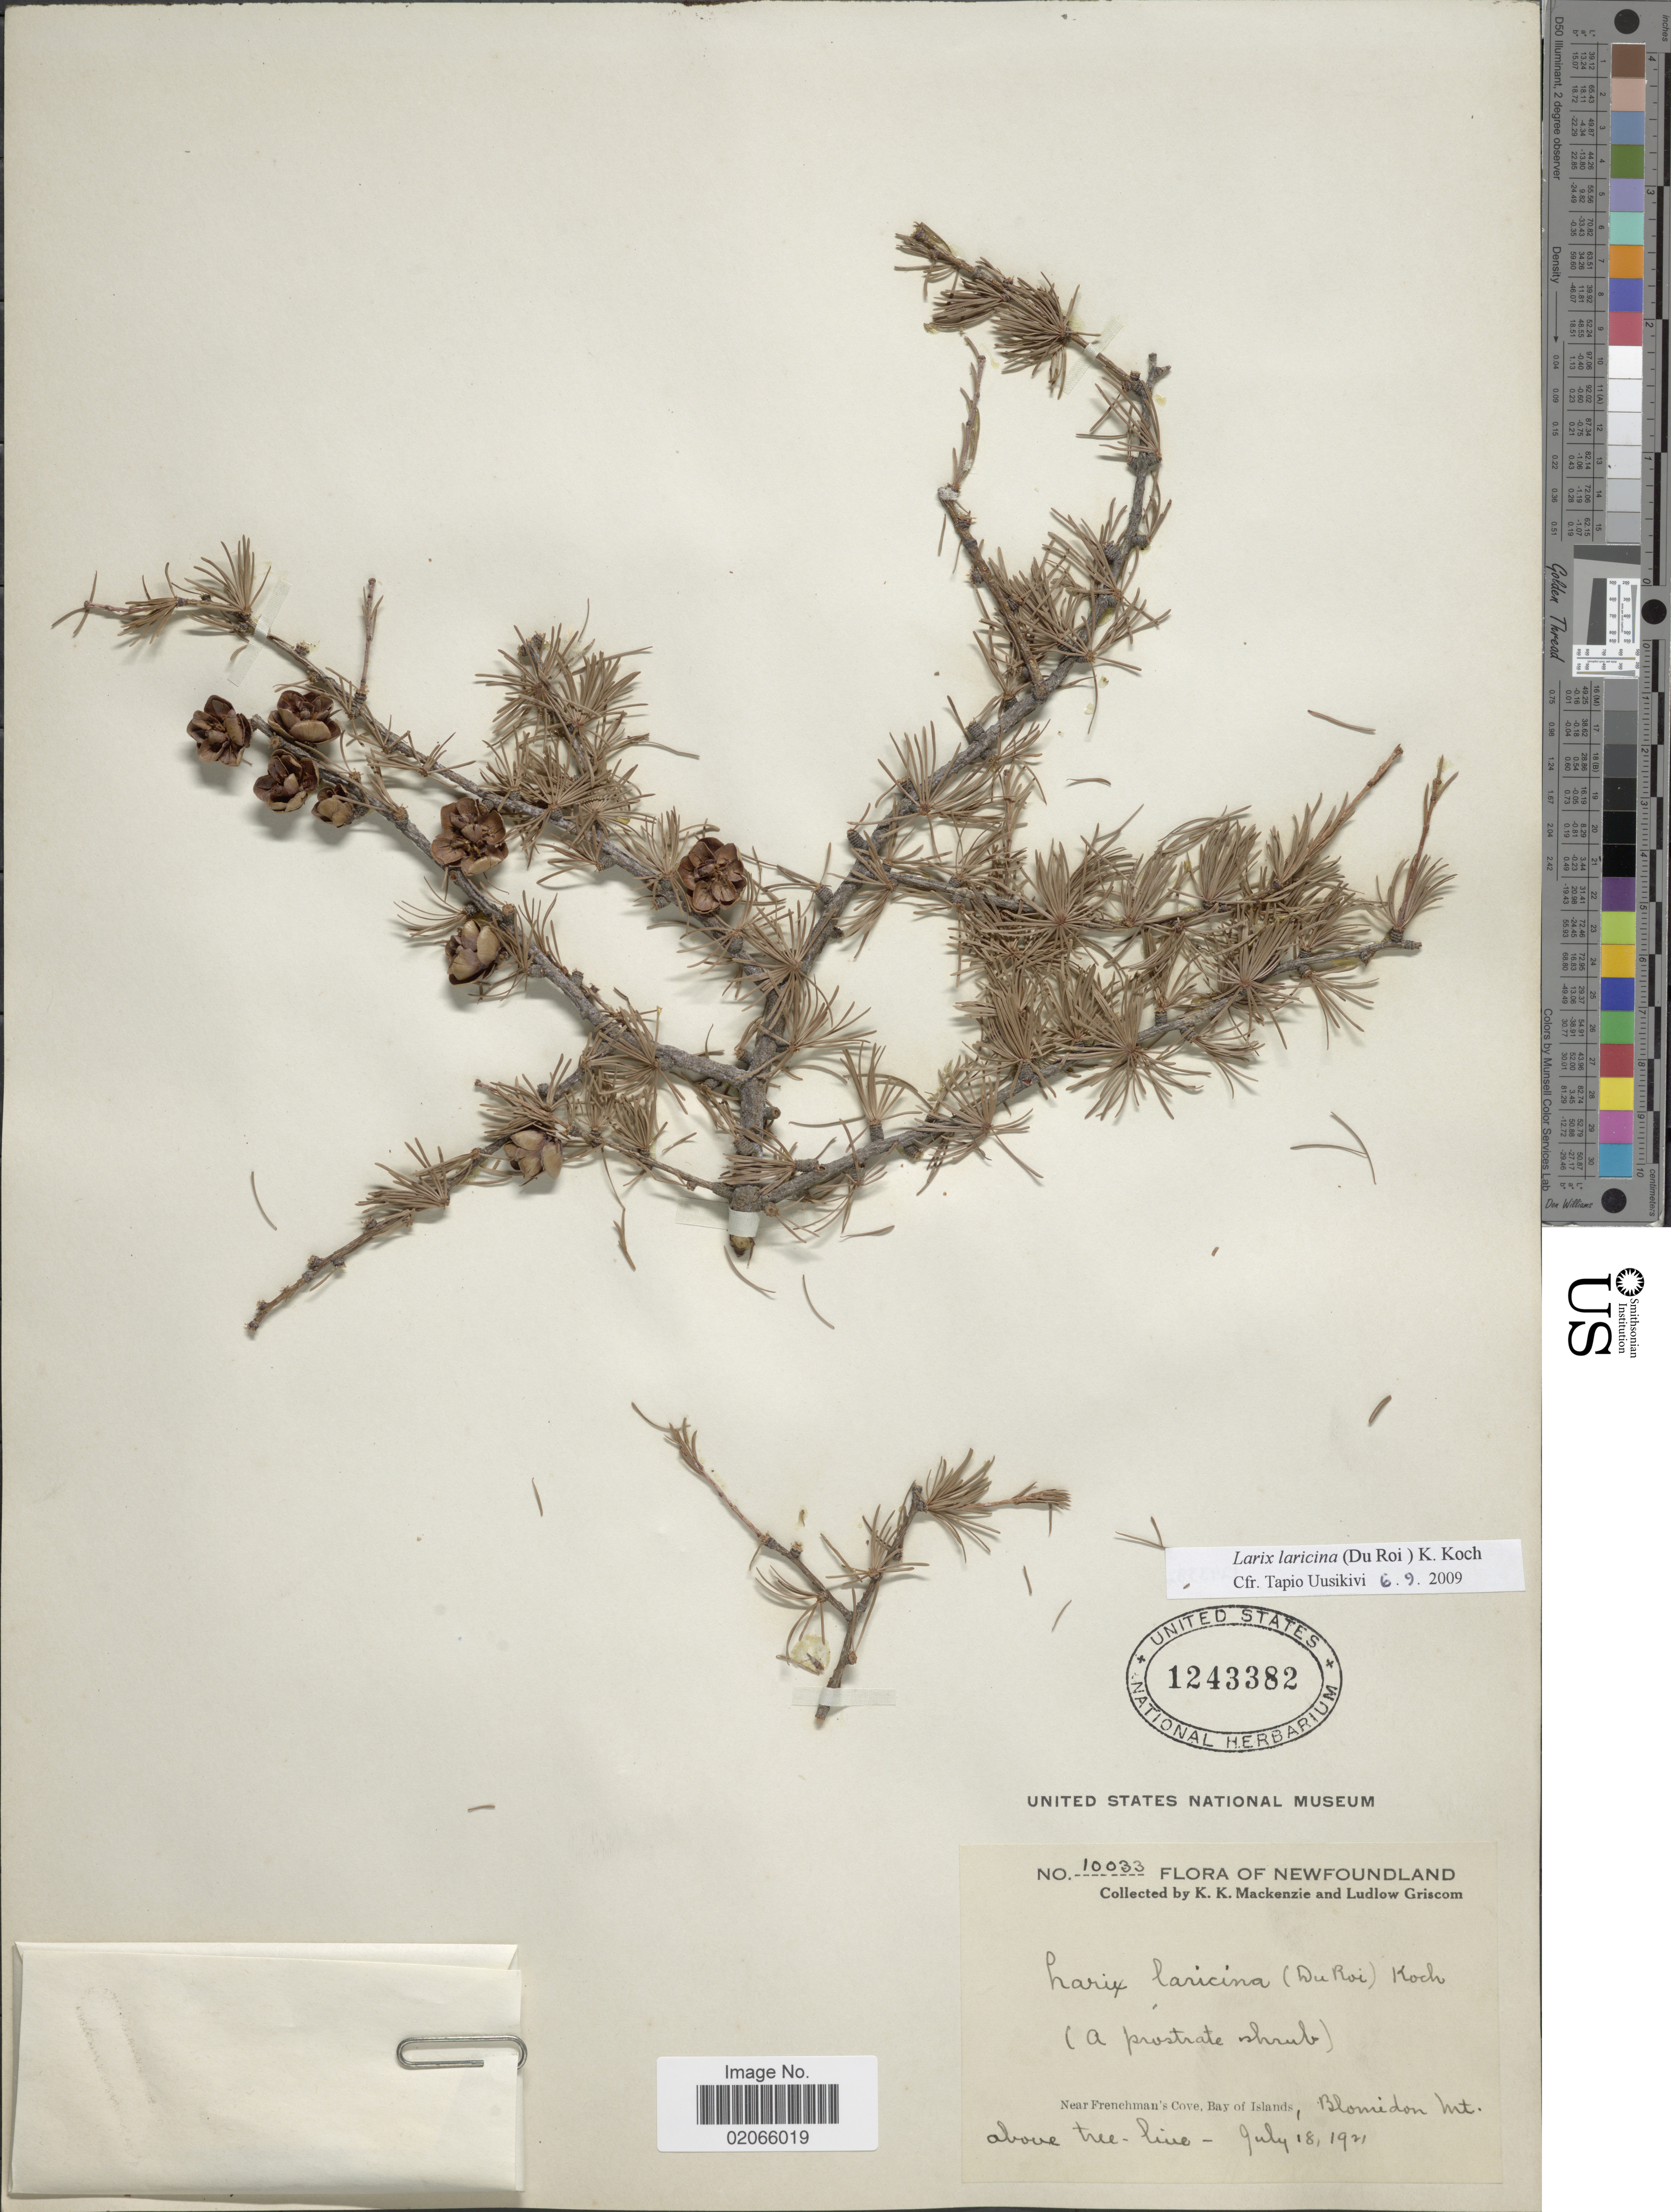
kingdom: Plantae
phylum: Tracheophyta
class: Pinopsida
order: Pinales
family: Pinaceae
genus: Larix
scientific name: Larix laricina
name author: (Du Roi) K. Koch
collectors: K. K. Mackenzie & L. Griscom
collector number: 10033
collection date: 1921-07-18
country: Canada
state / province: Newfoundland and Labrador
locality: Near Frenchman's Cove, Bay of Islands, Blomidon Mt. above tree-line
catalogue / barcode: US 1243382